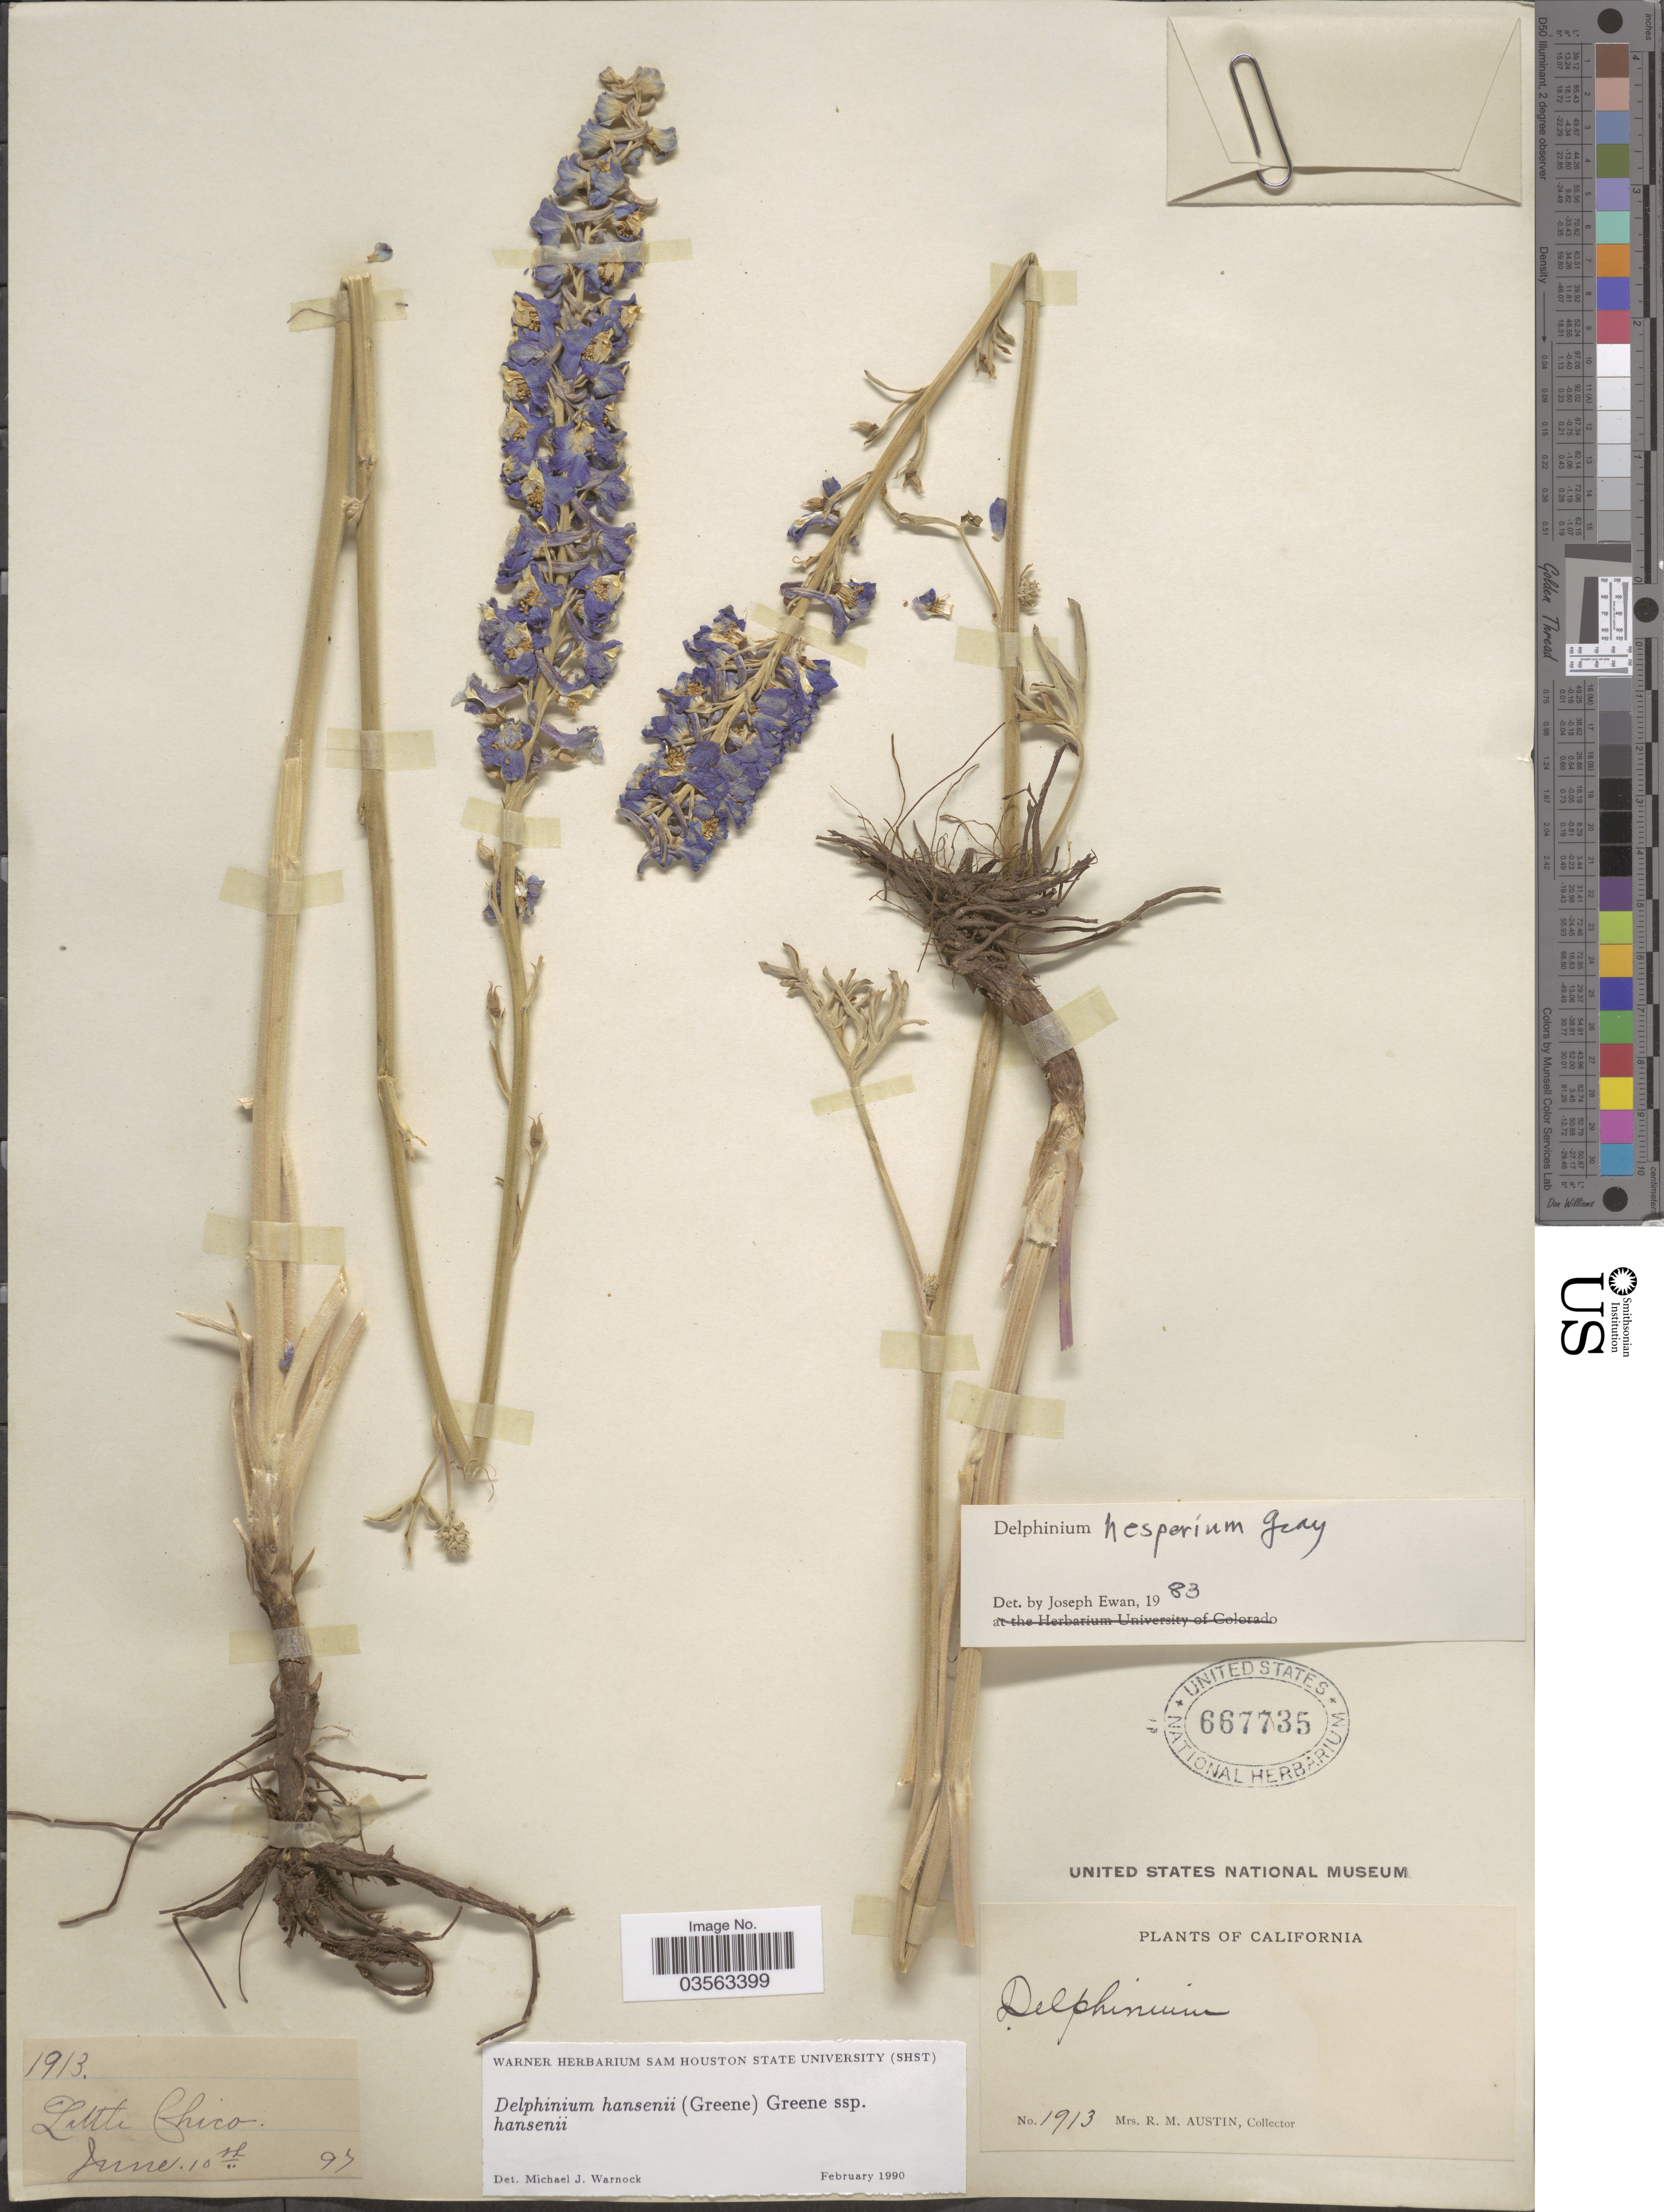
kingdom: Plantae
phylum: Tracheophyta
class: Magnoliopsida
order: Ranunculales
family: Ranunculaceae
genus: Delphinium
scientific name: Delphinium hansenii subsp. hansenii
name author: (Greene) Greene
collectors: R. Austin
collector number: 1913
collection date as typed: Transcribed d/m/y: 10/6/97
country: United States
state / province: California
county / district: Butte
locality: Little Chico.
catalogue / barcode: US 667735